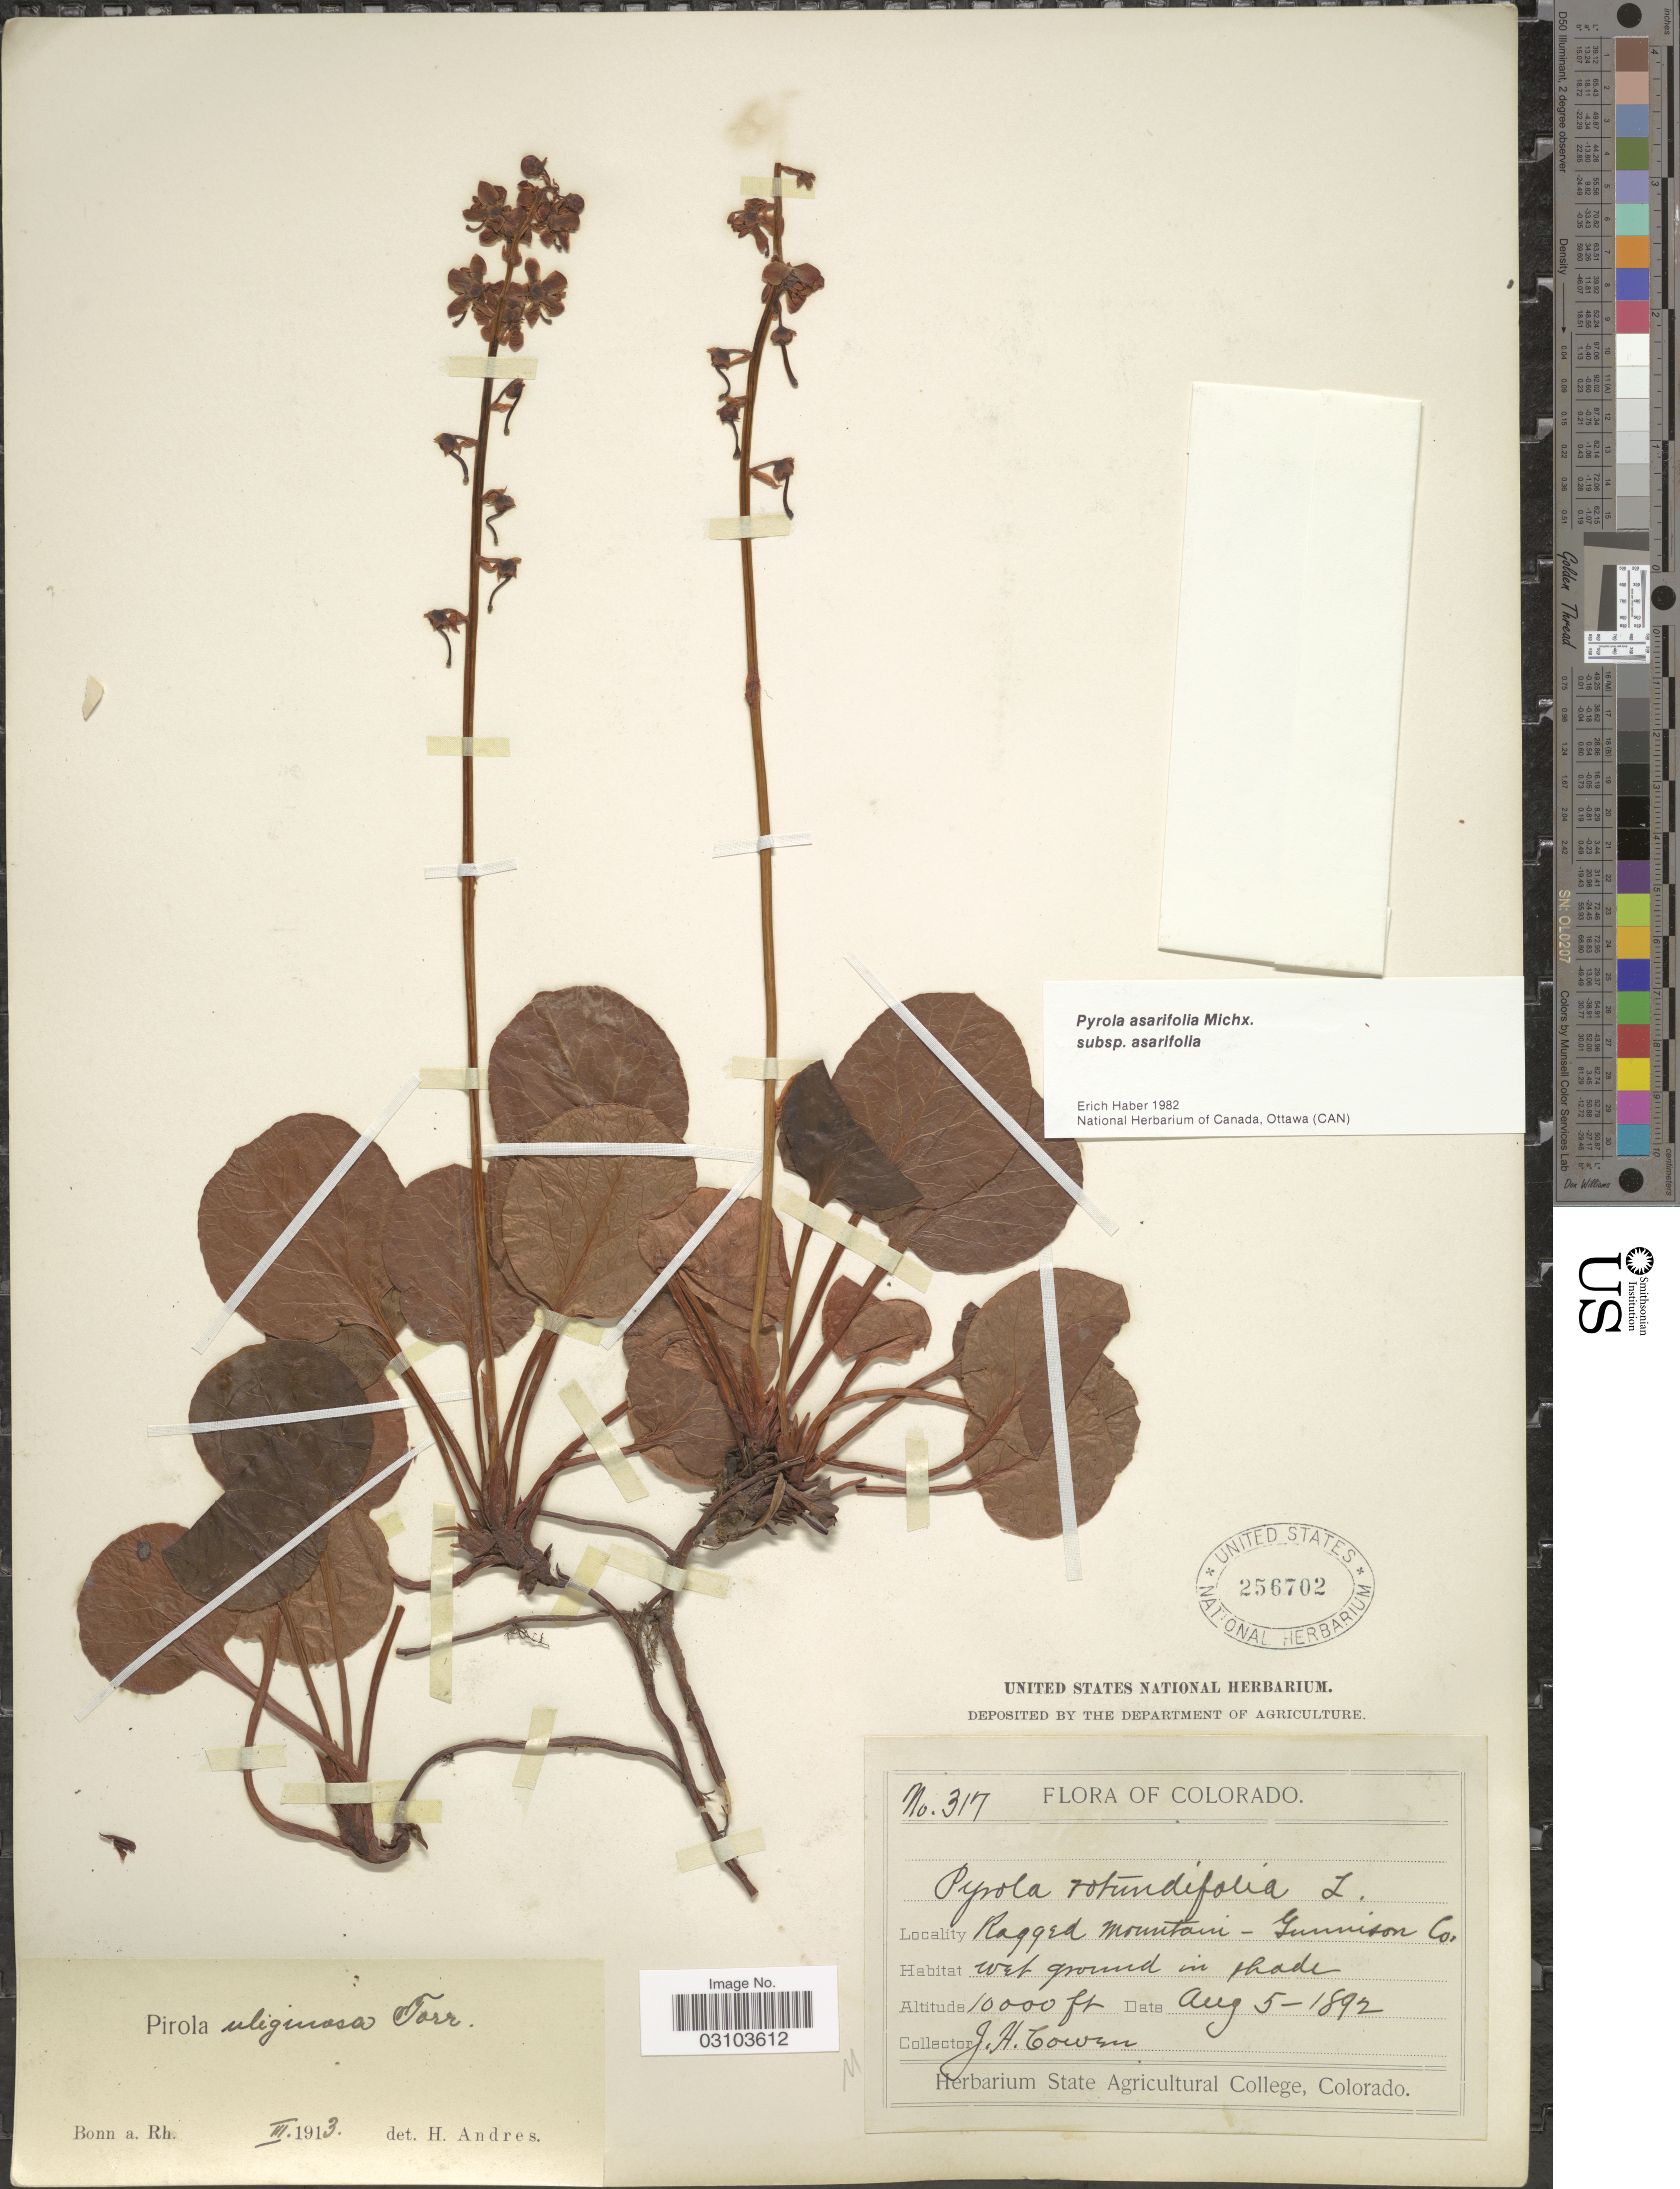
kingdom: Plantae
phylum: Tracheophyta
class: Magnoliopsida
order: Ericales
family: Ericaceae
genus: Pyrola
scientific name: Pyrola asarifolia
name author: Michx.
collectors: J. H. Cowen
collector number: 317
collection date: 1892-08-05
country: United States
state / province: Colorado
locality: Ragged Mountain - Gunnison Co.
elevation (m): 3048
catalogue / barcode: US 256702